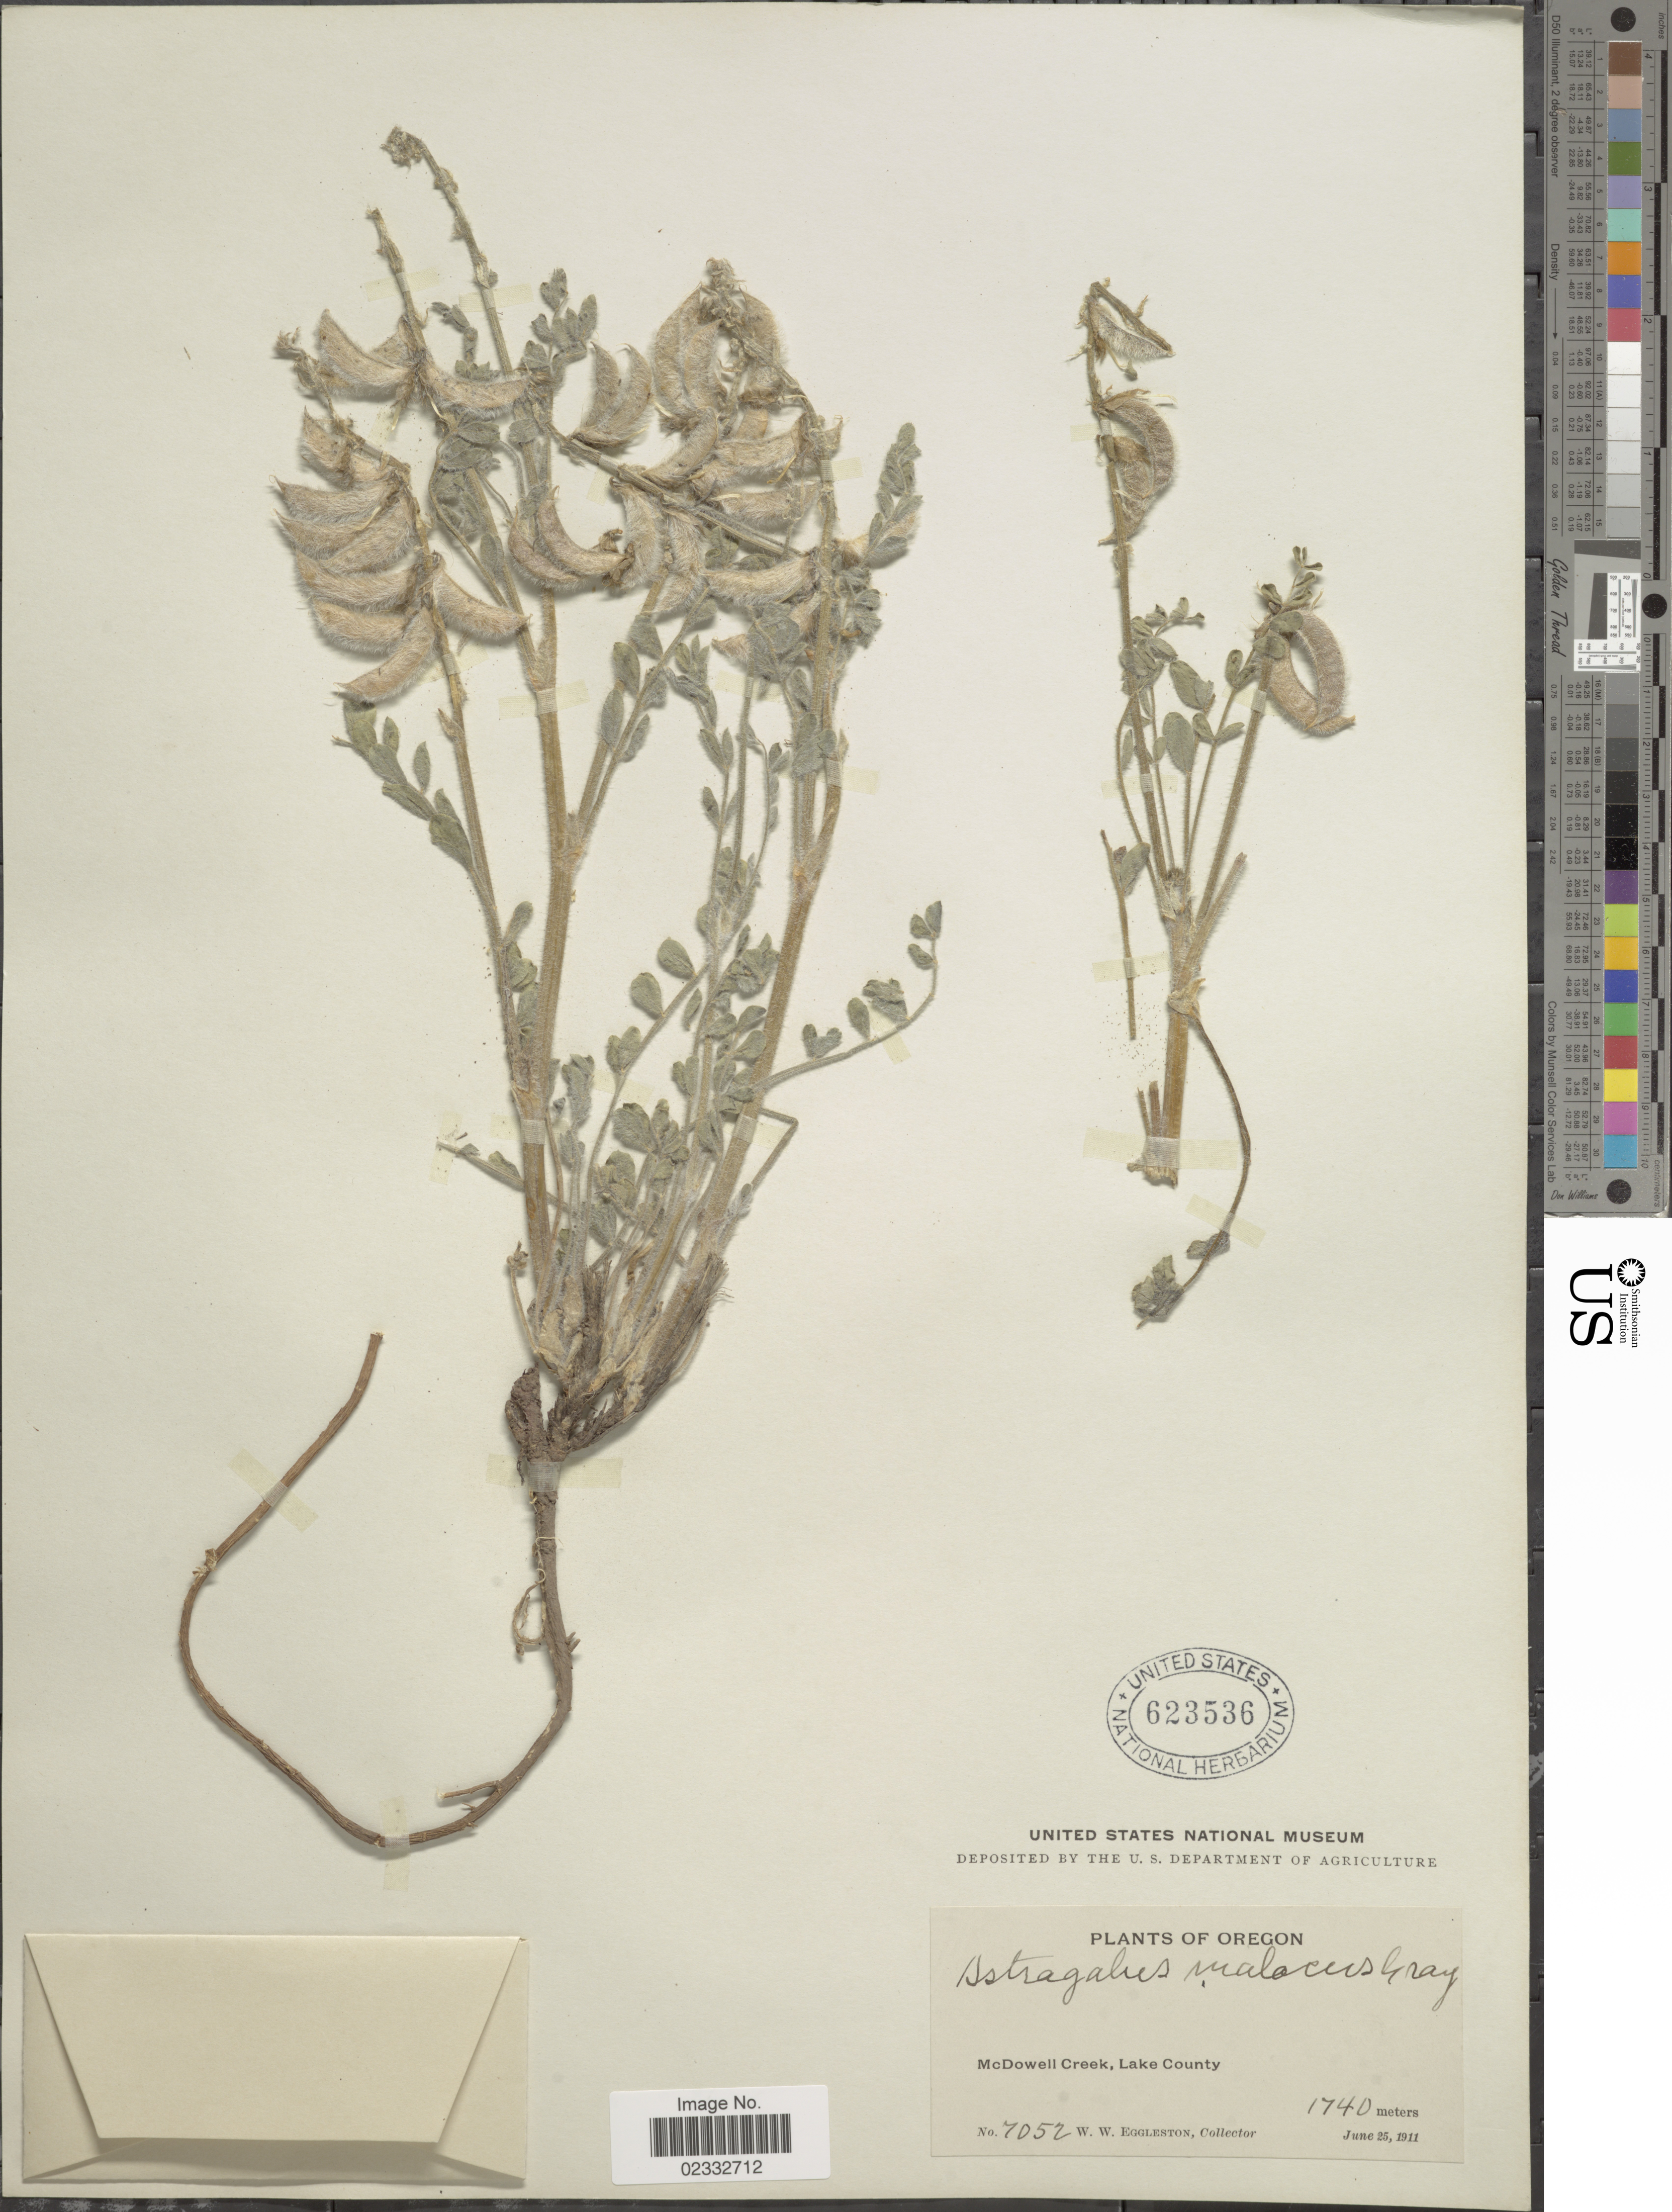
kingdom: Plantae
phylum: Tracheophyta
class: Magnoliopsida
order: Fabales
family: Fabaceae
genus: Astragalus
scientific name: Astragalus malacus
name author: A. Gray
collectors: W. W. Eggleston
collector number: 7052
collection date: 1911-06-25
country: United States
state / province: Oregon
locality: McDowell Creek, Lake County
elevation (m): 1740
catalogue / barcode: US 623536